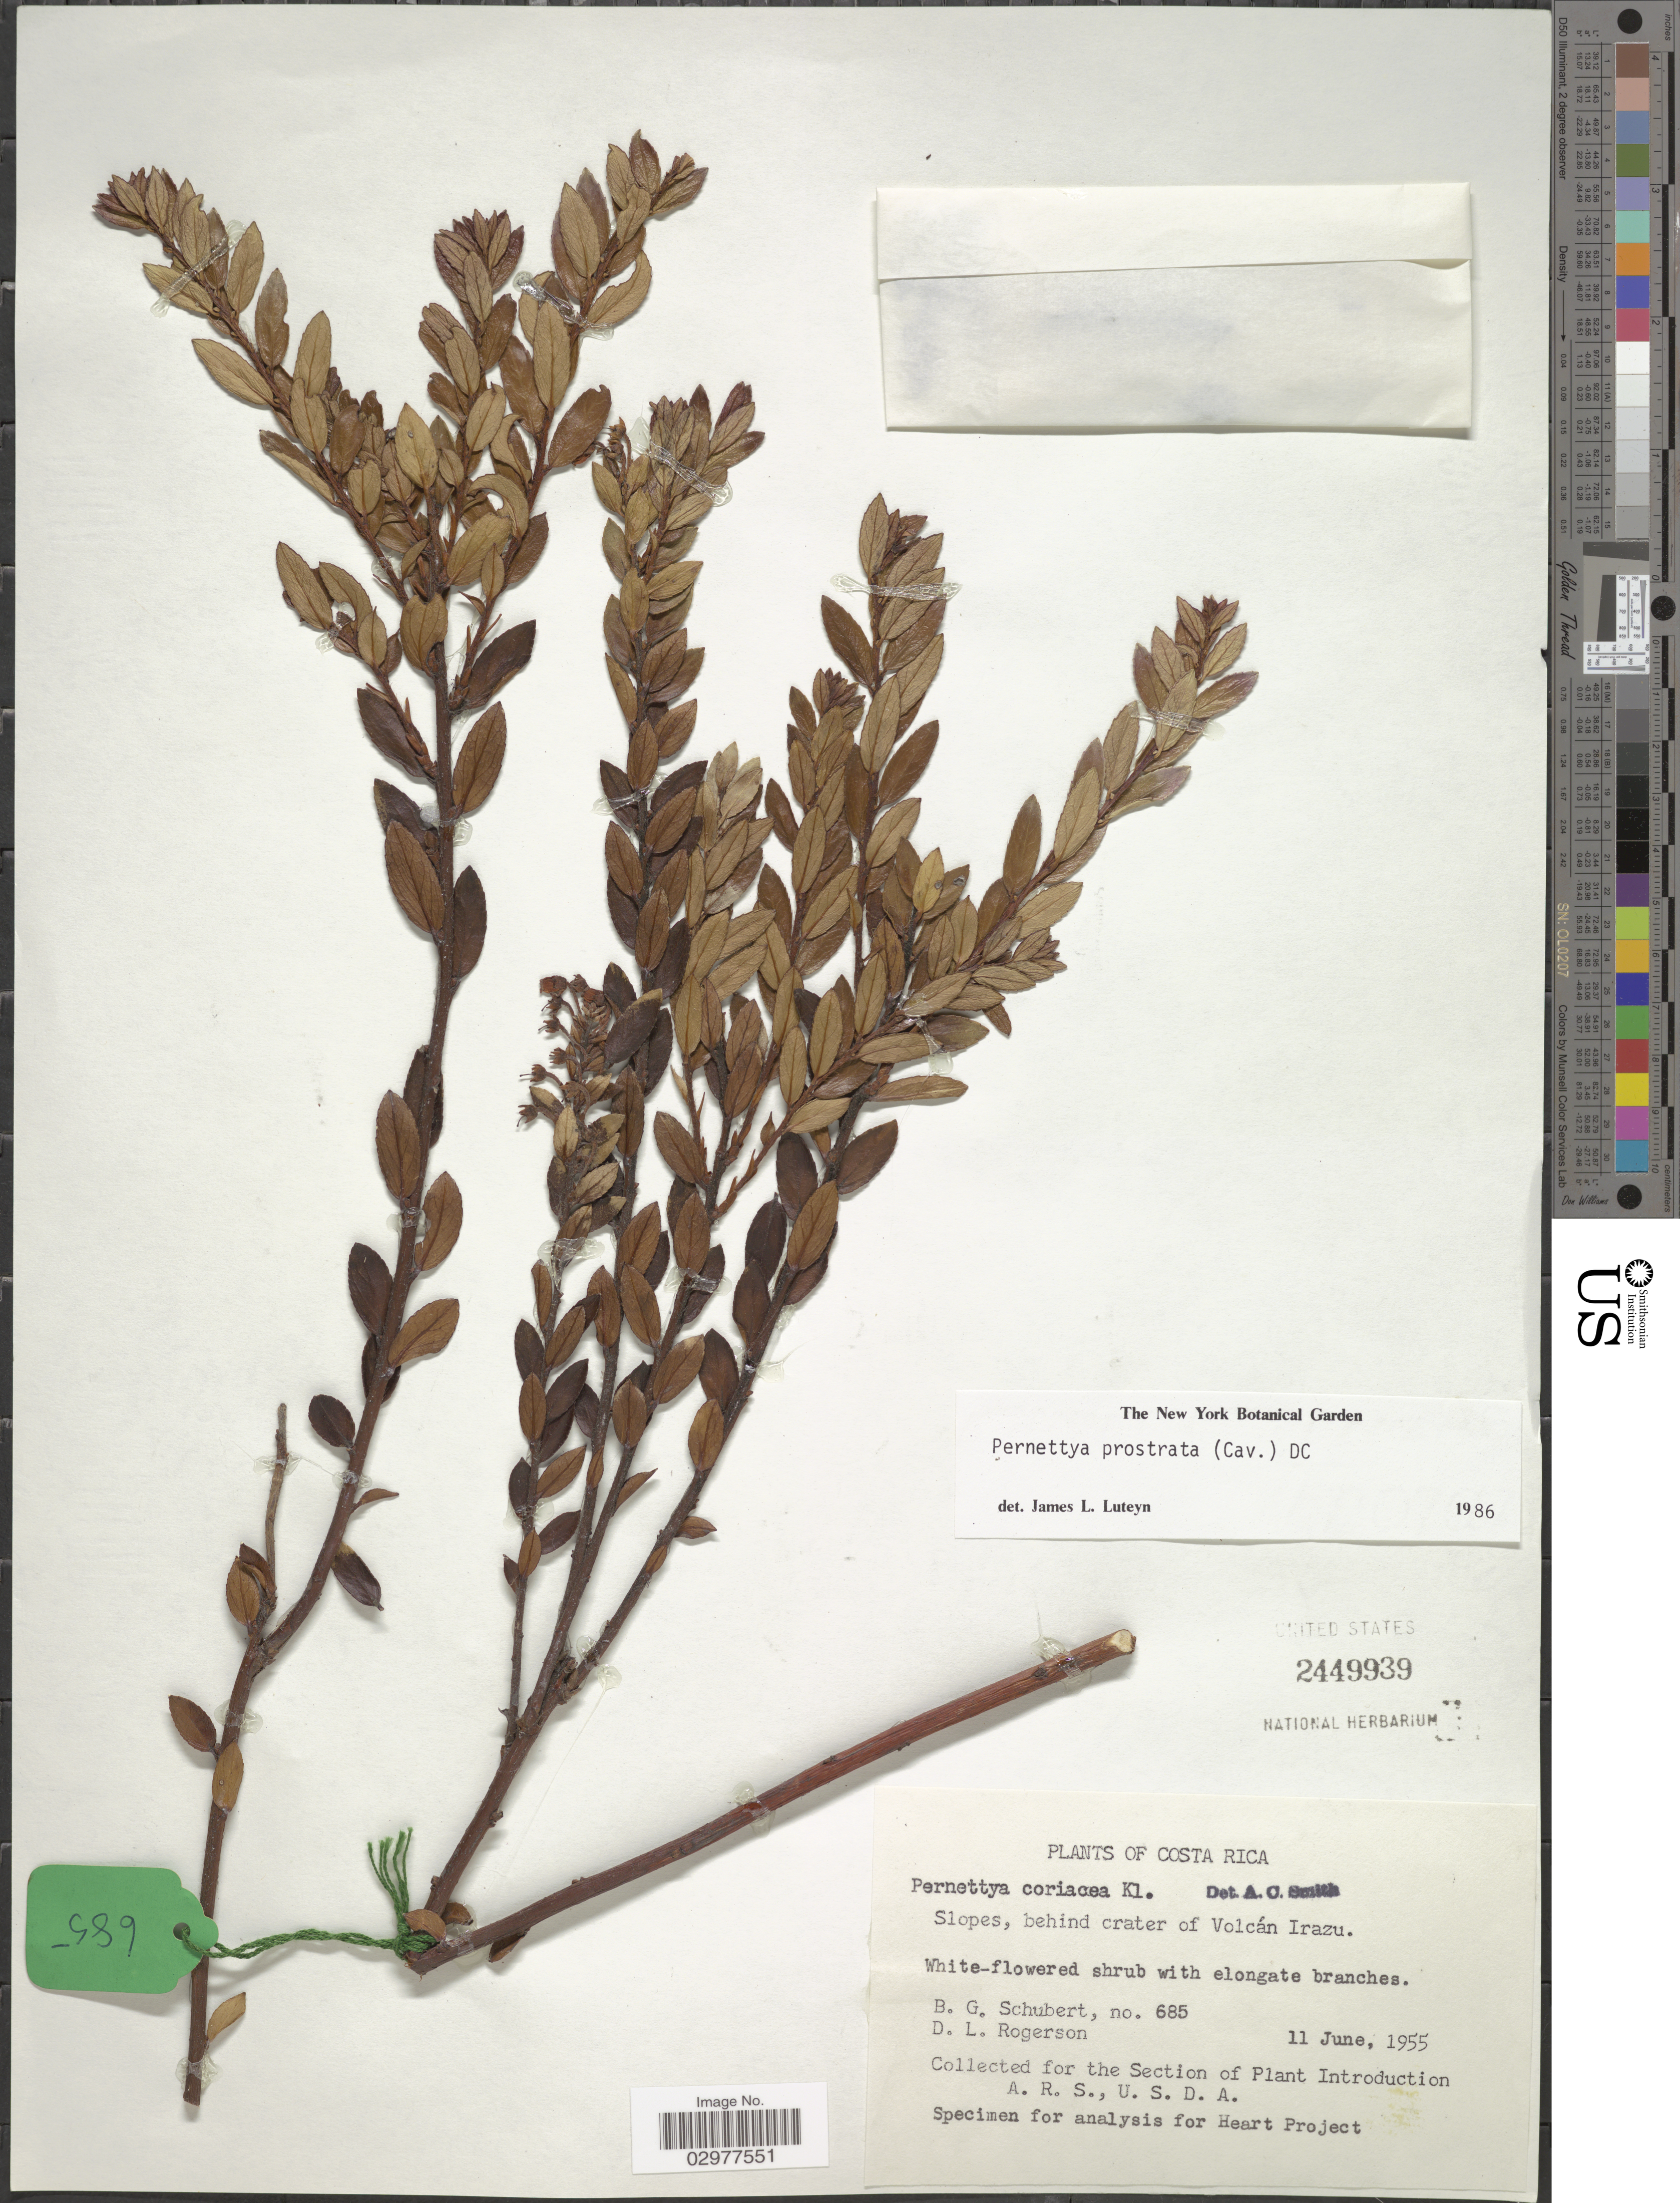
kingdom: Plantae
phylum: Tracheophyta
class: Magnoliopsida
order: Ericales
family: Ericaceae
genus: Pernettya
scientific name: Pernettya prostrata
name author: (Cav.) DC.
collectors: B. Schubert & D. Rogerson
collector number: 685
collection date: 1955-06-11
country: Costa Rica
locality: Slopes, behind crater of Volcán Irazu.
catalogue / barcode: US 2449939